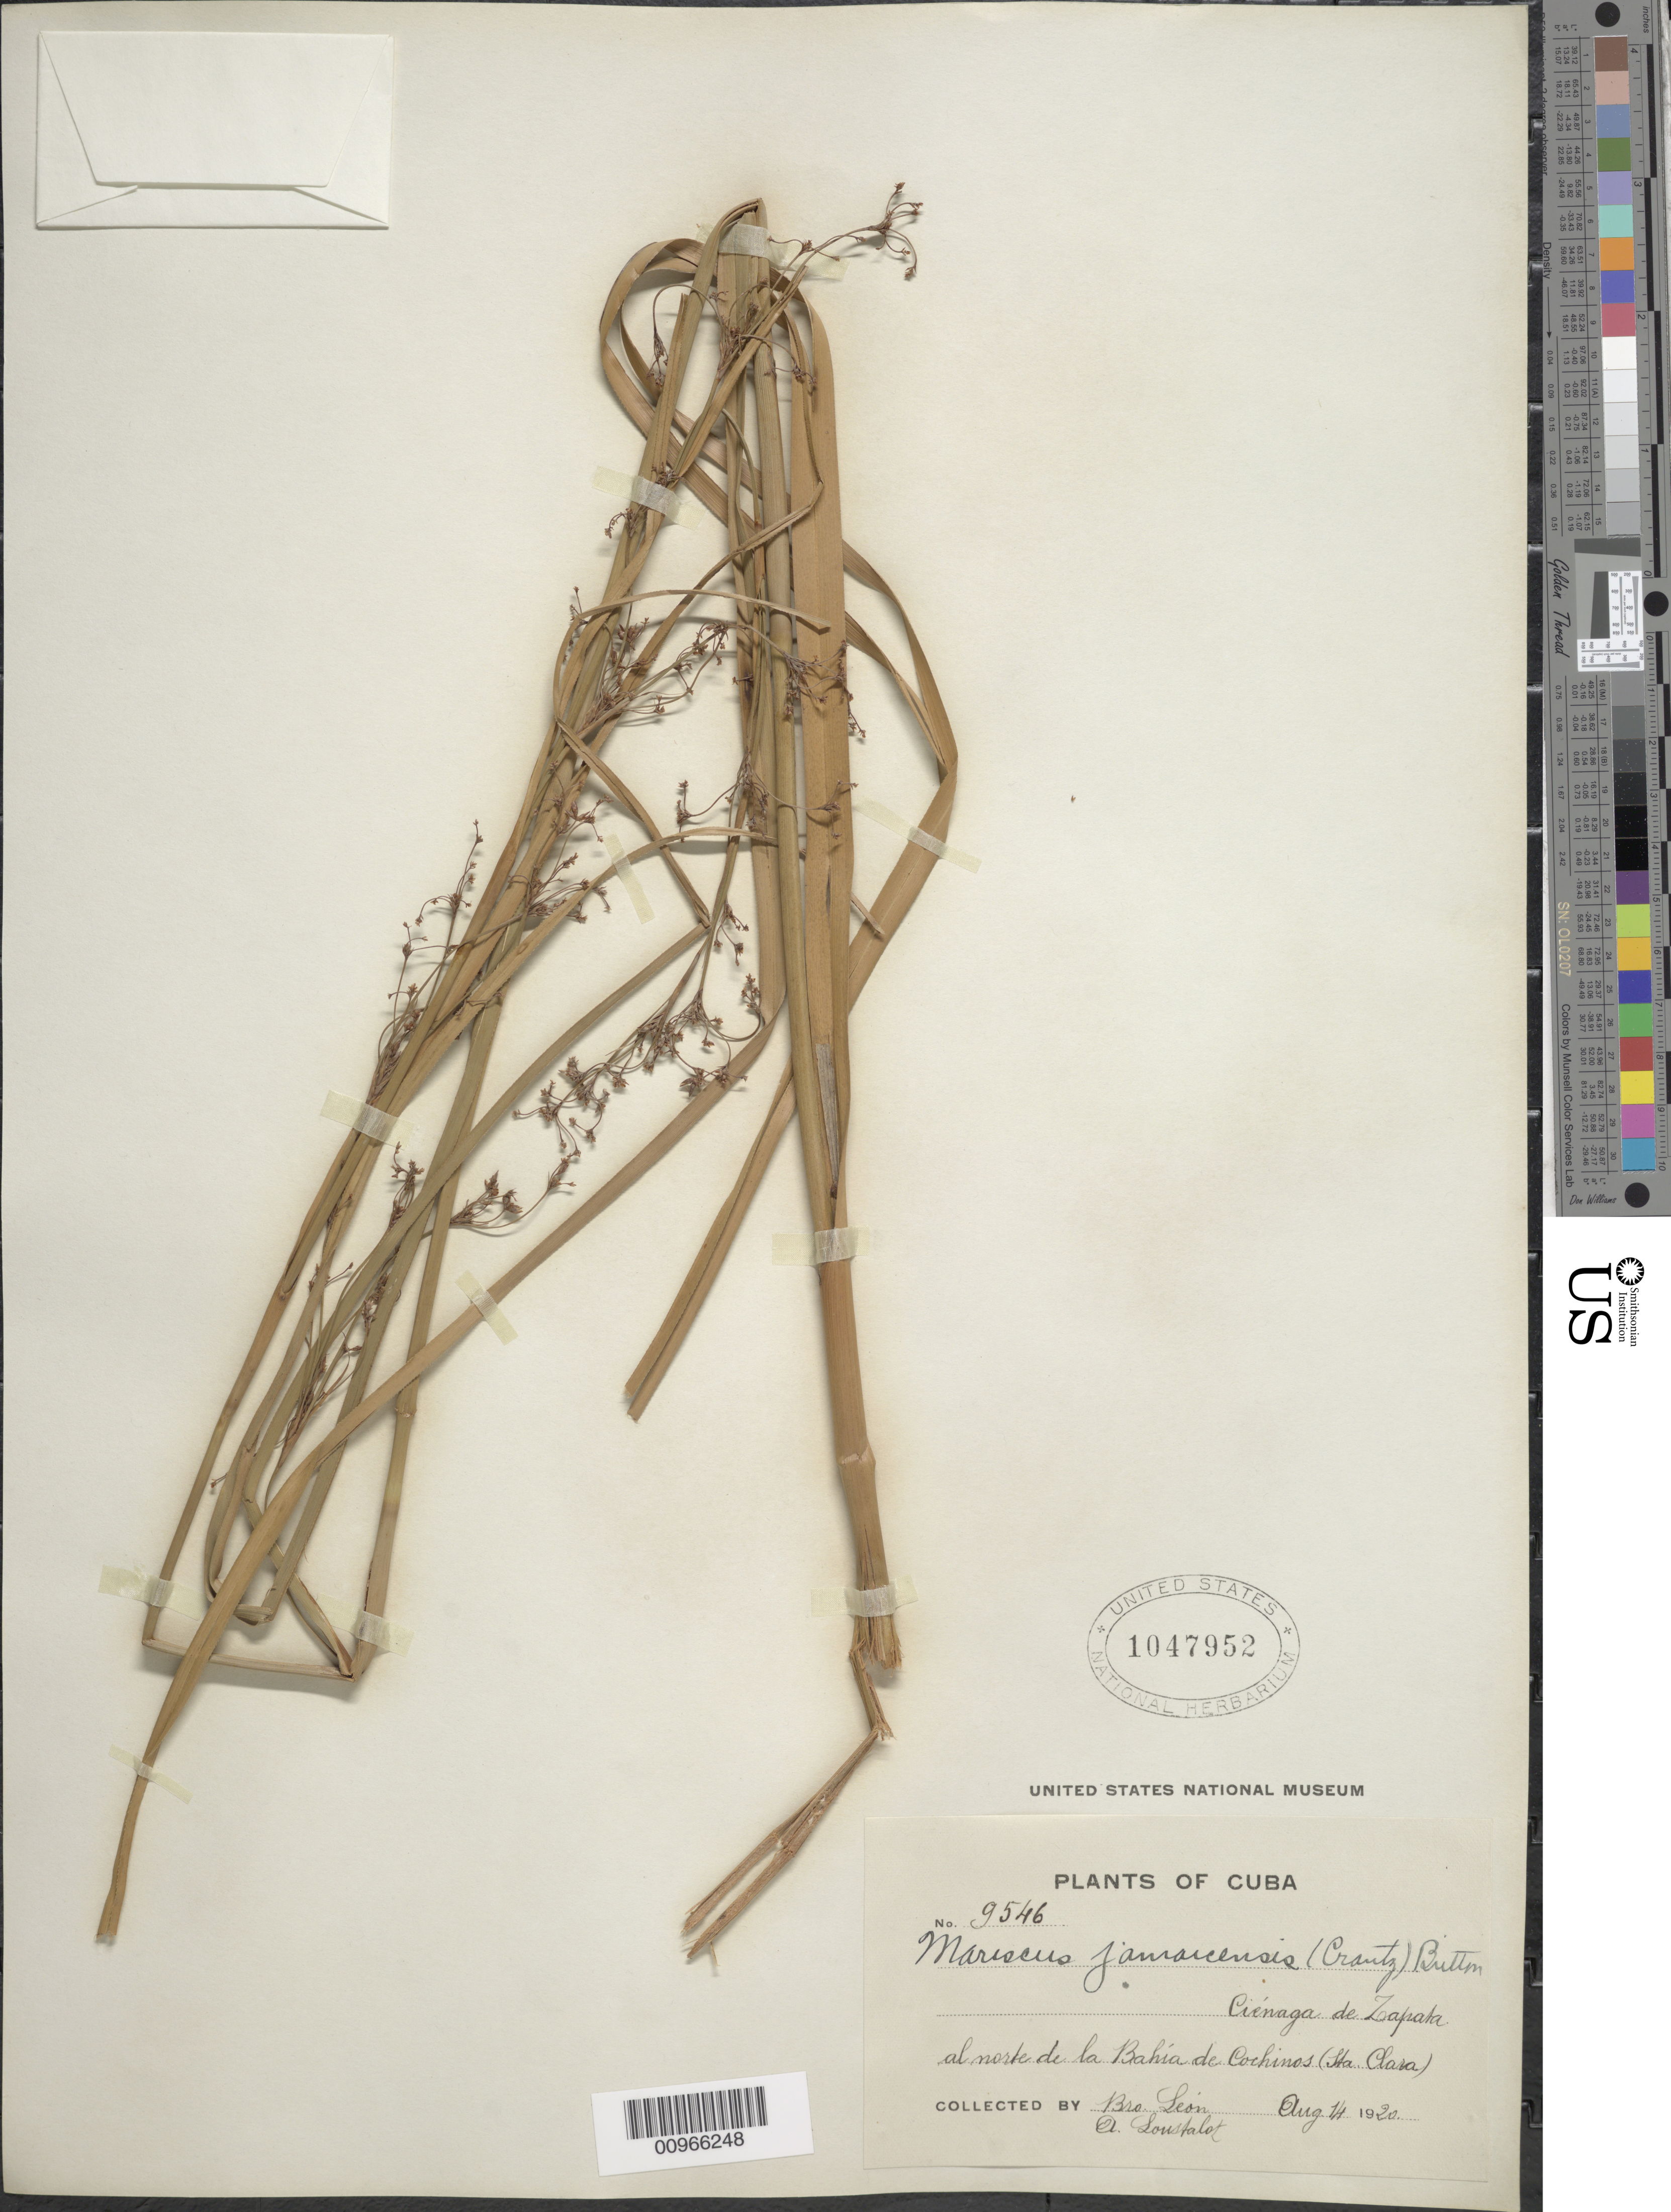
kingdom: Plantae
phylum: Tracheophyta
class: Liliopsida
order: Poales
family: Cyperaceae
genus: Cladium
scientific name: Cladium jamaicense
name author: Crantz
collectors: Bro. León & A. Soustalot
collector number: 9546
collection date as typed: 14 Aug 1920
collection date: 1920-08-14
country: Cuba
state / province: Las Villas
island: Cuba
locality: Ciénaga de Zapata, al norte de la Bahía de Cochinos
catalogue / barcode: US 1047952